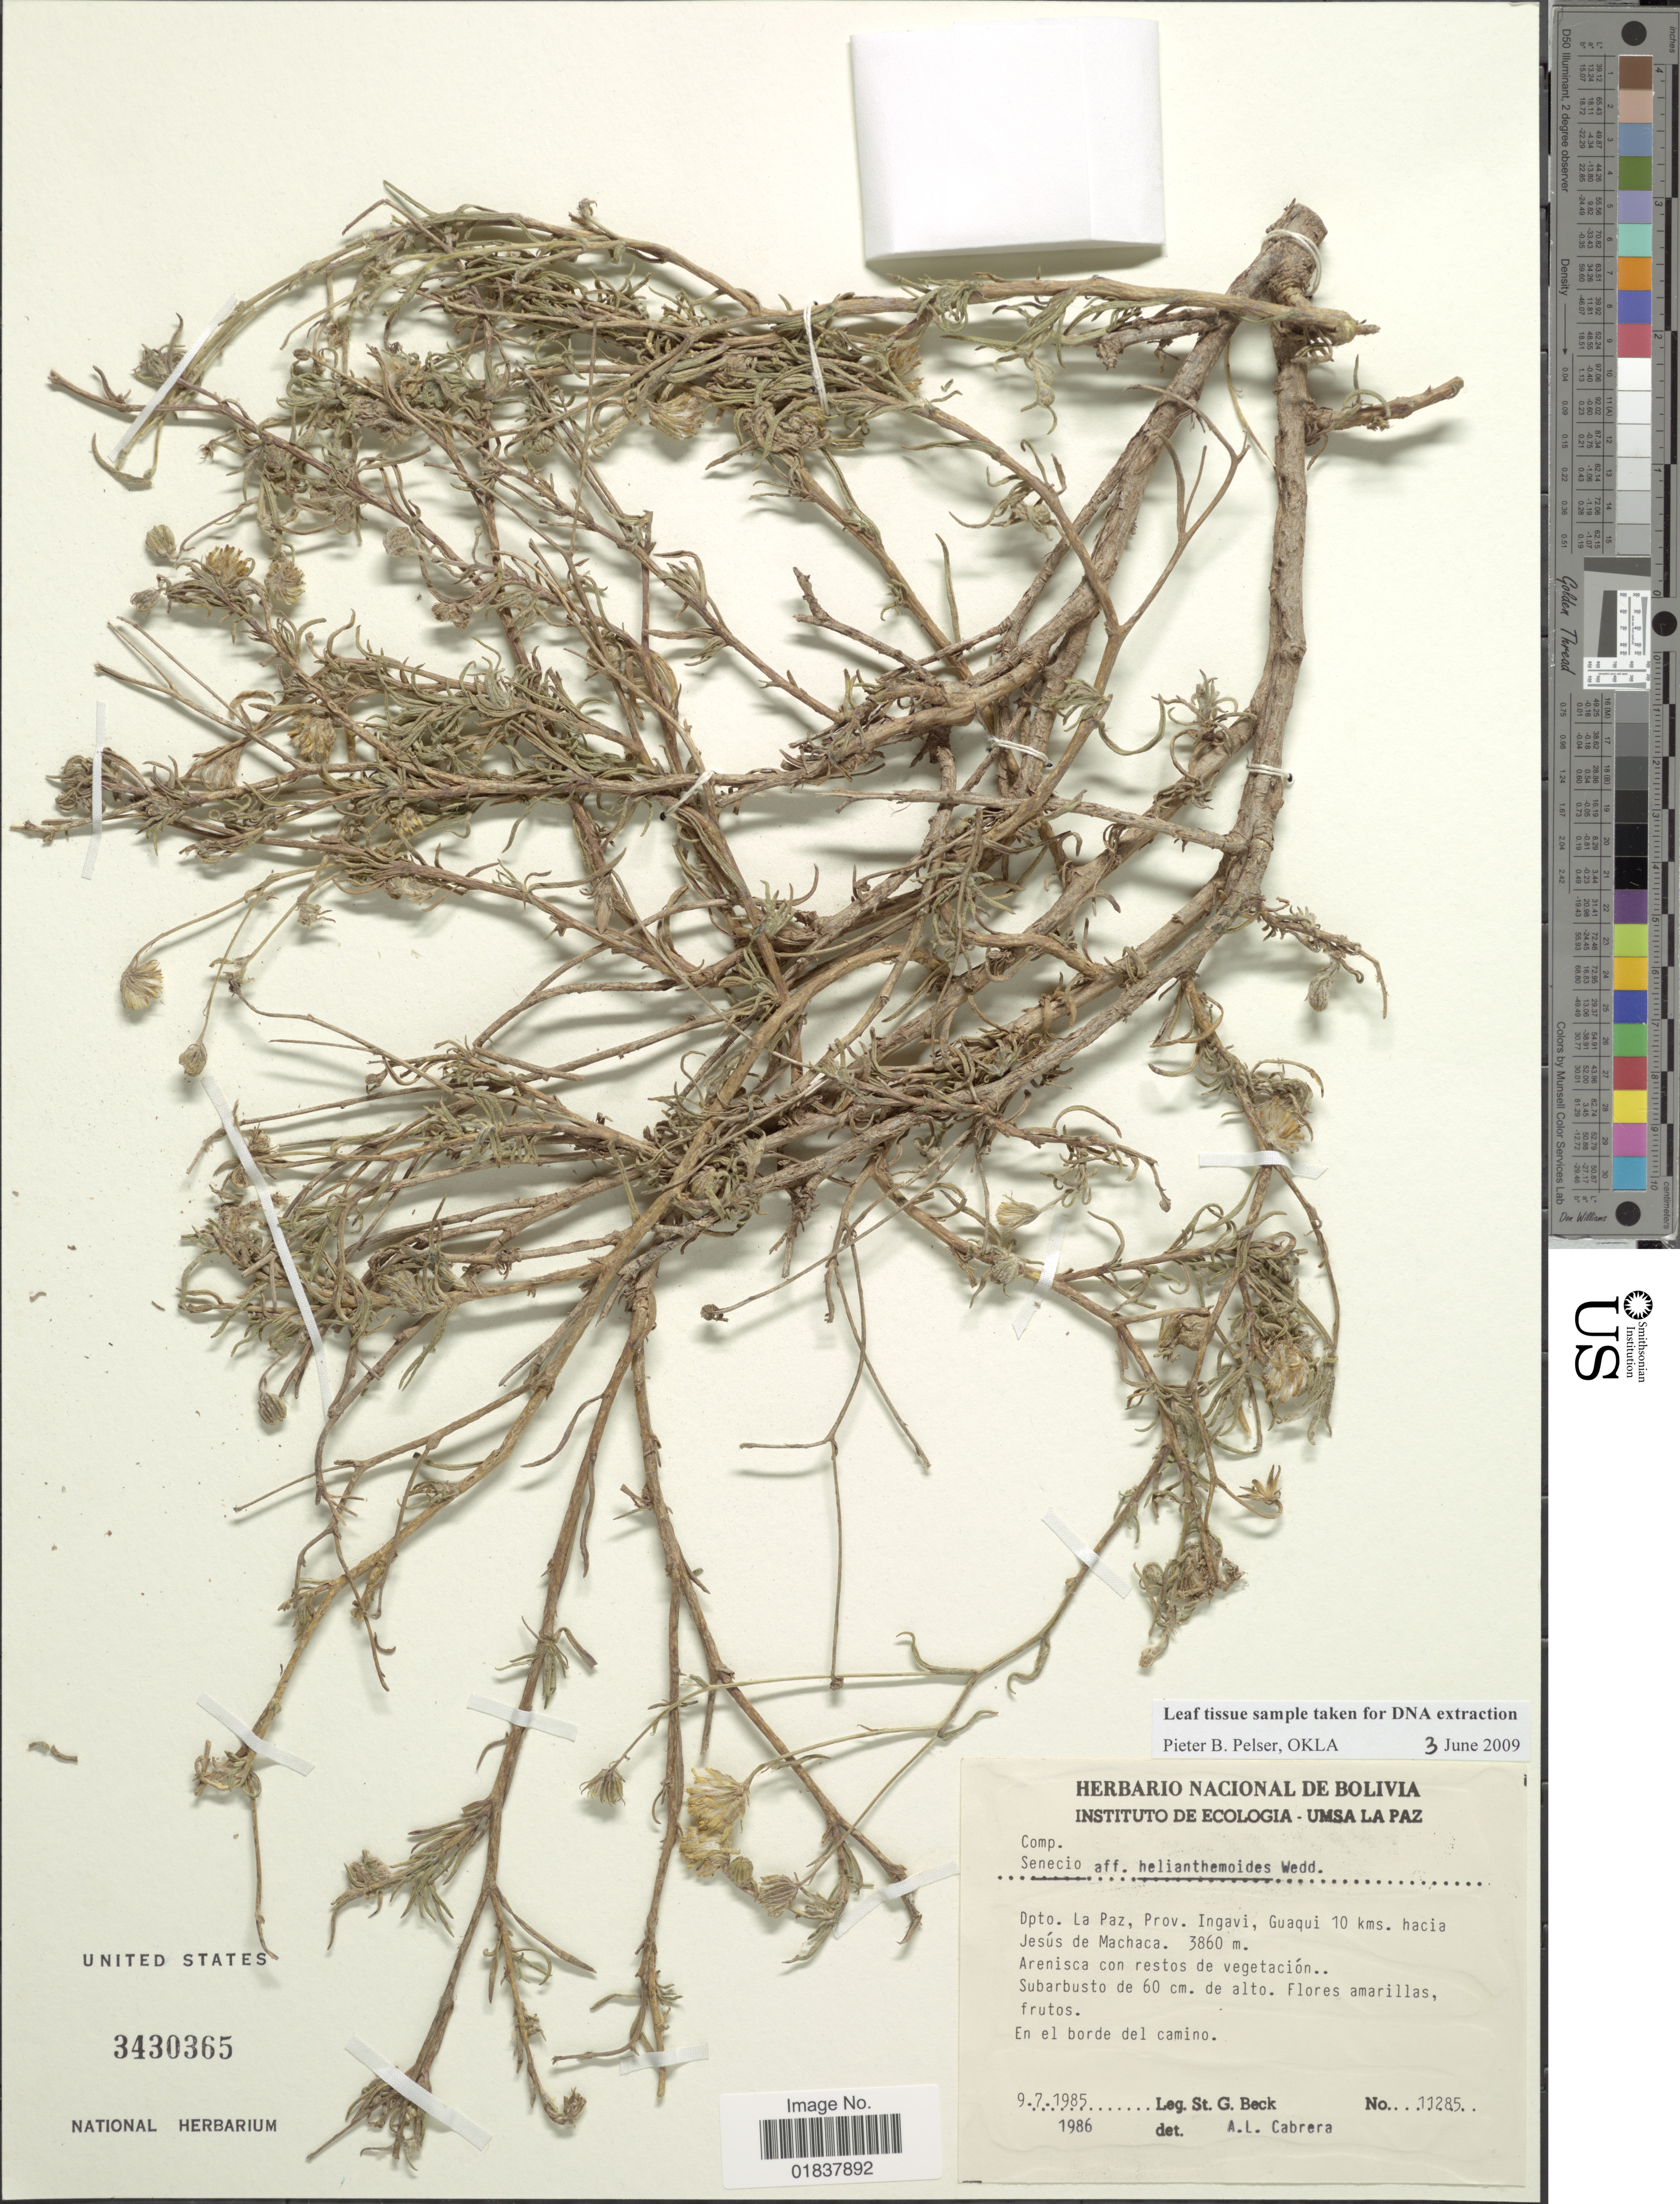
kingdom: Plantae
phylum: Tracheophyta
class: Magnoliopsida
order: Asterales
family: Asteraceae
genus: Senecio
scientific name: Senecio helianthoides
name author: Phil.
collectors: S. G. Beck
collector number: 11285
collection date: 1985-07-09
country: Bolivia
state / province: La Paz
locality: Prov. Ingavi, Guaqui 10 kms hacia Jesus de Machaca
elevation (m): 3860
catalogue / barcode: US 3430365